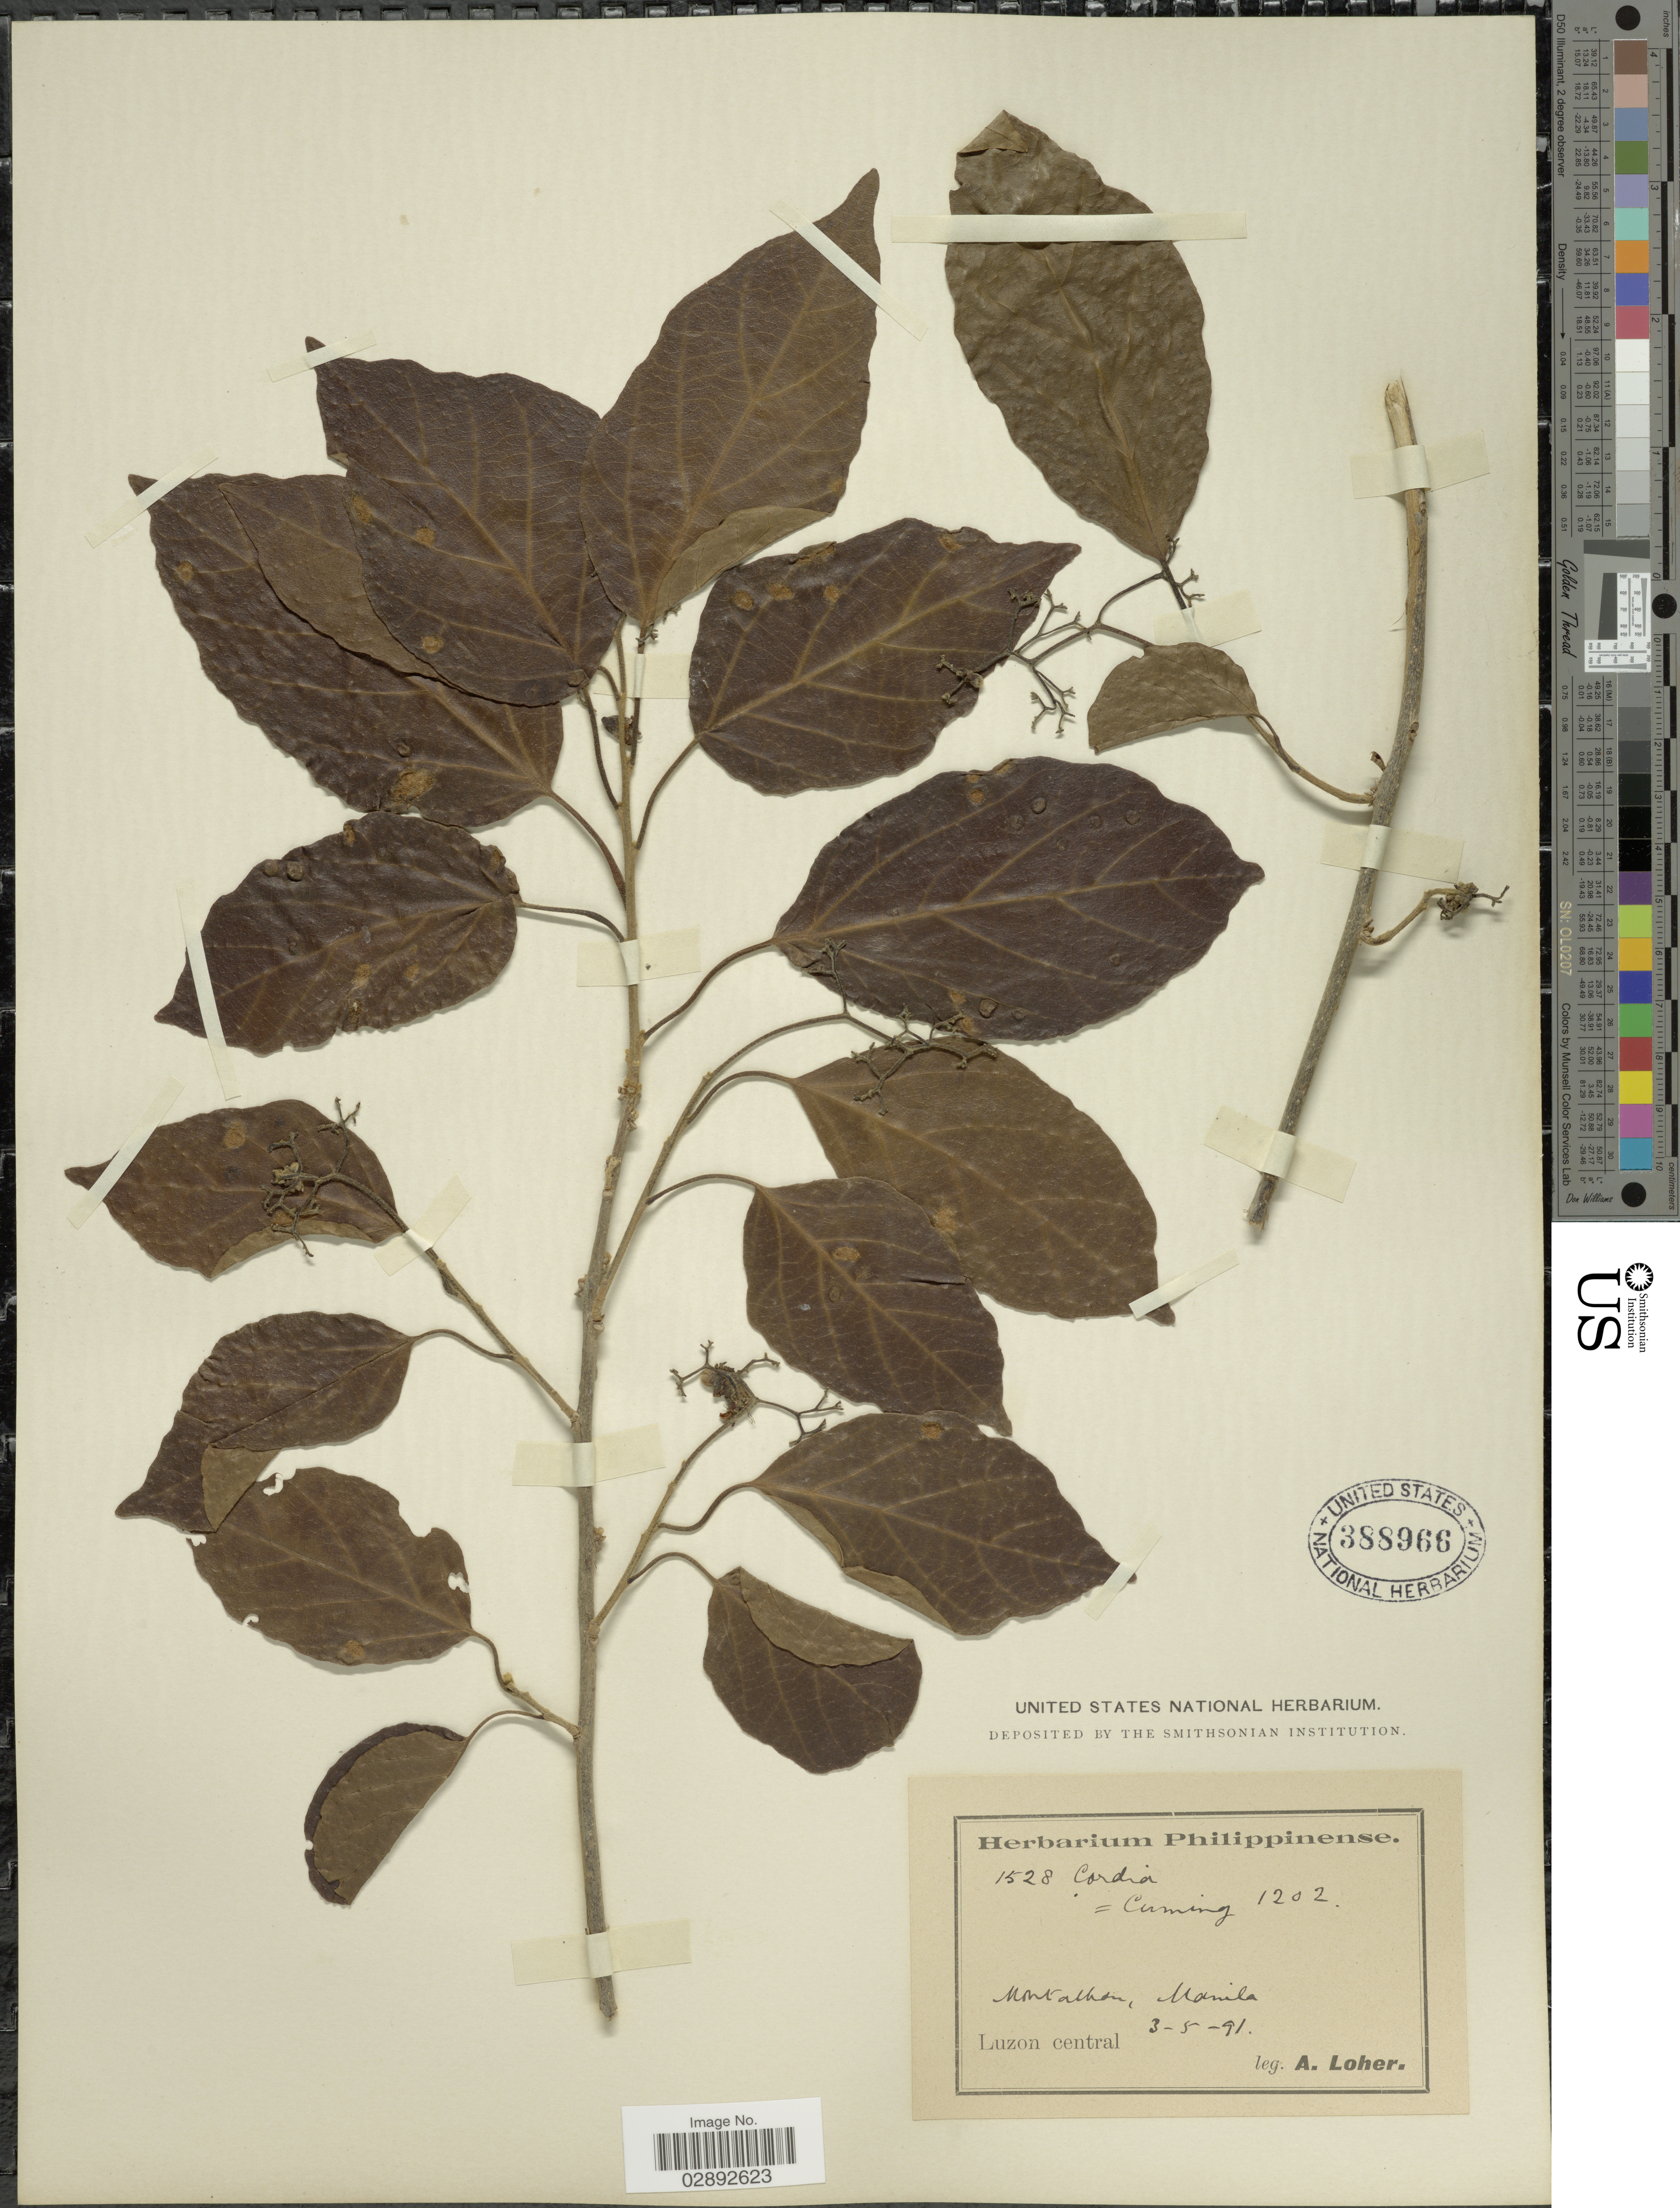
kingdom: Plantae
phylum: Tracheophyta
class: Magnoliopsida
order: Boraginales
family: Cordiaceae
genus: Cordia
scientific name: Cordia dichotoma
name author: G. Forst.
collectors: A. Loher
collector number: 1528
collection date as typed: Transcribed d/m/y: 3/5/91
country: Philippines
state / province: Central Luzon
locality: Montalban, Manila. Luzon central.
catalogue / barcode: US 388966